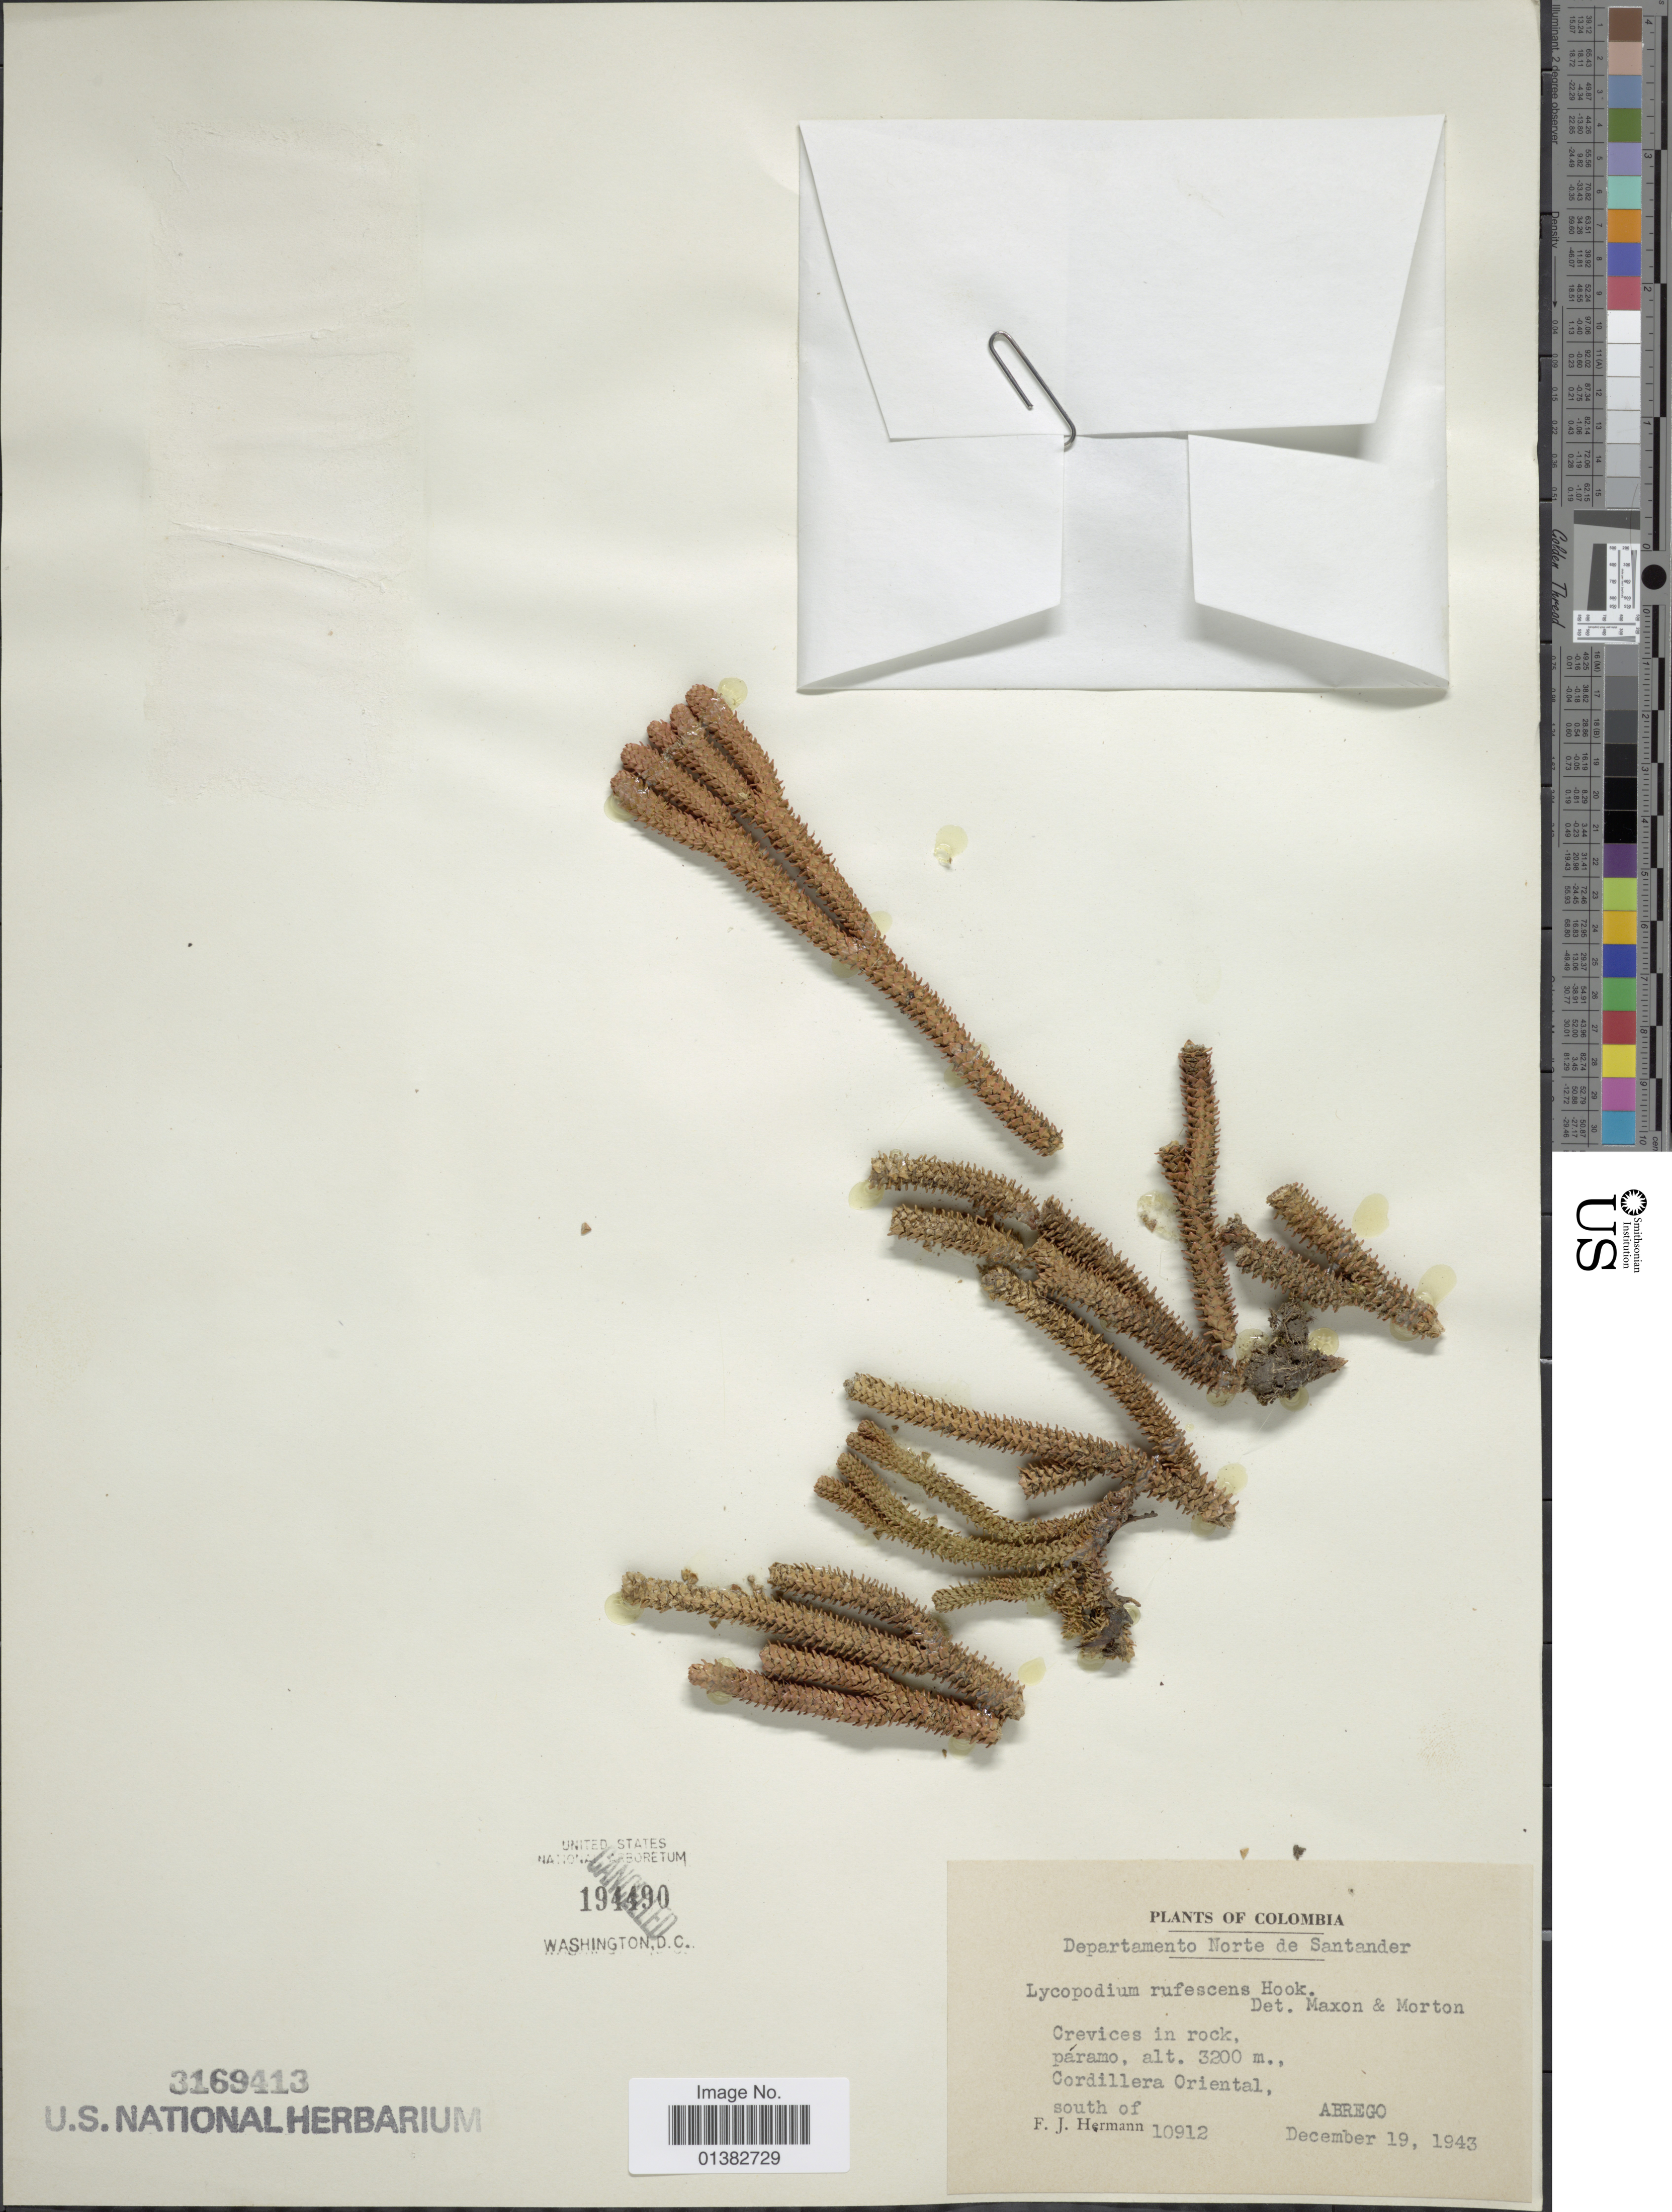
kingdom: Plantae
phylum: Tracheophyta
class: Lycopodiopsida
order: Lycopodiales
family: Lycopodiaceae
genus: Phlegmariurus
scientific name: Phlegmariurus rufescens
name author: (Hook.) B. Øllg.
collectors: F. J. Hermann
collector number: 10912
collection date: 1943-12-19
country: Colombia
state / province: Norte de Santander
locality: Crevices in rock, páramo, Cordillera Oriental, Abrego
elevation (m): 3200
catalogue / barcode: US 3169413